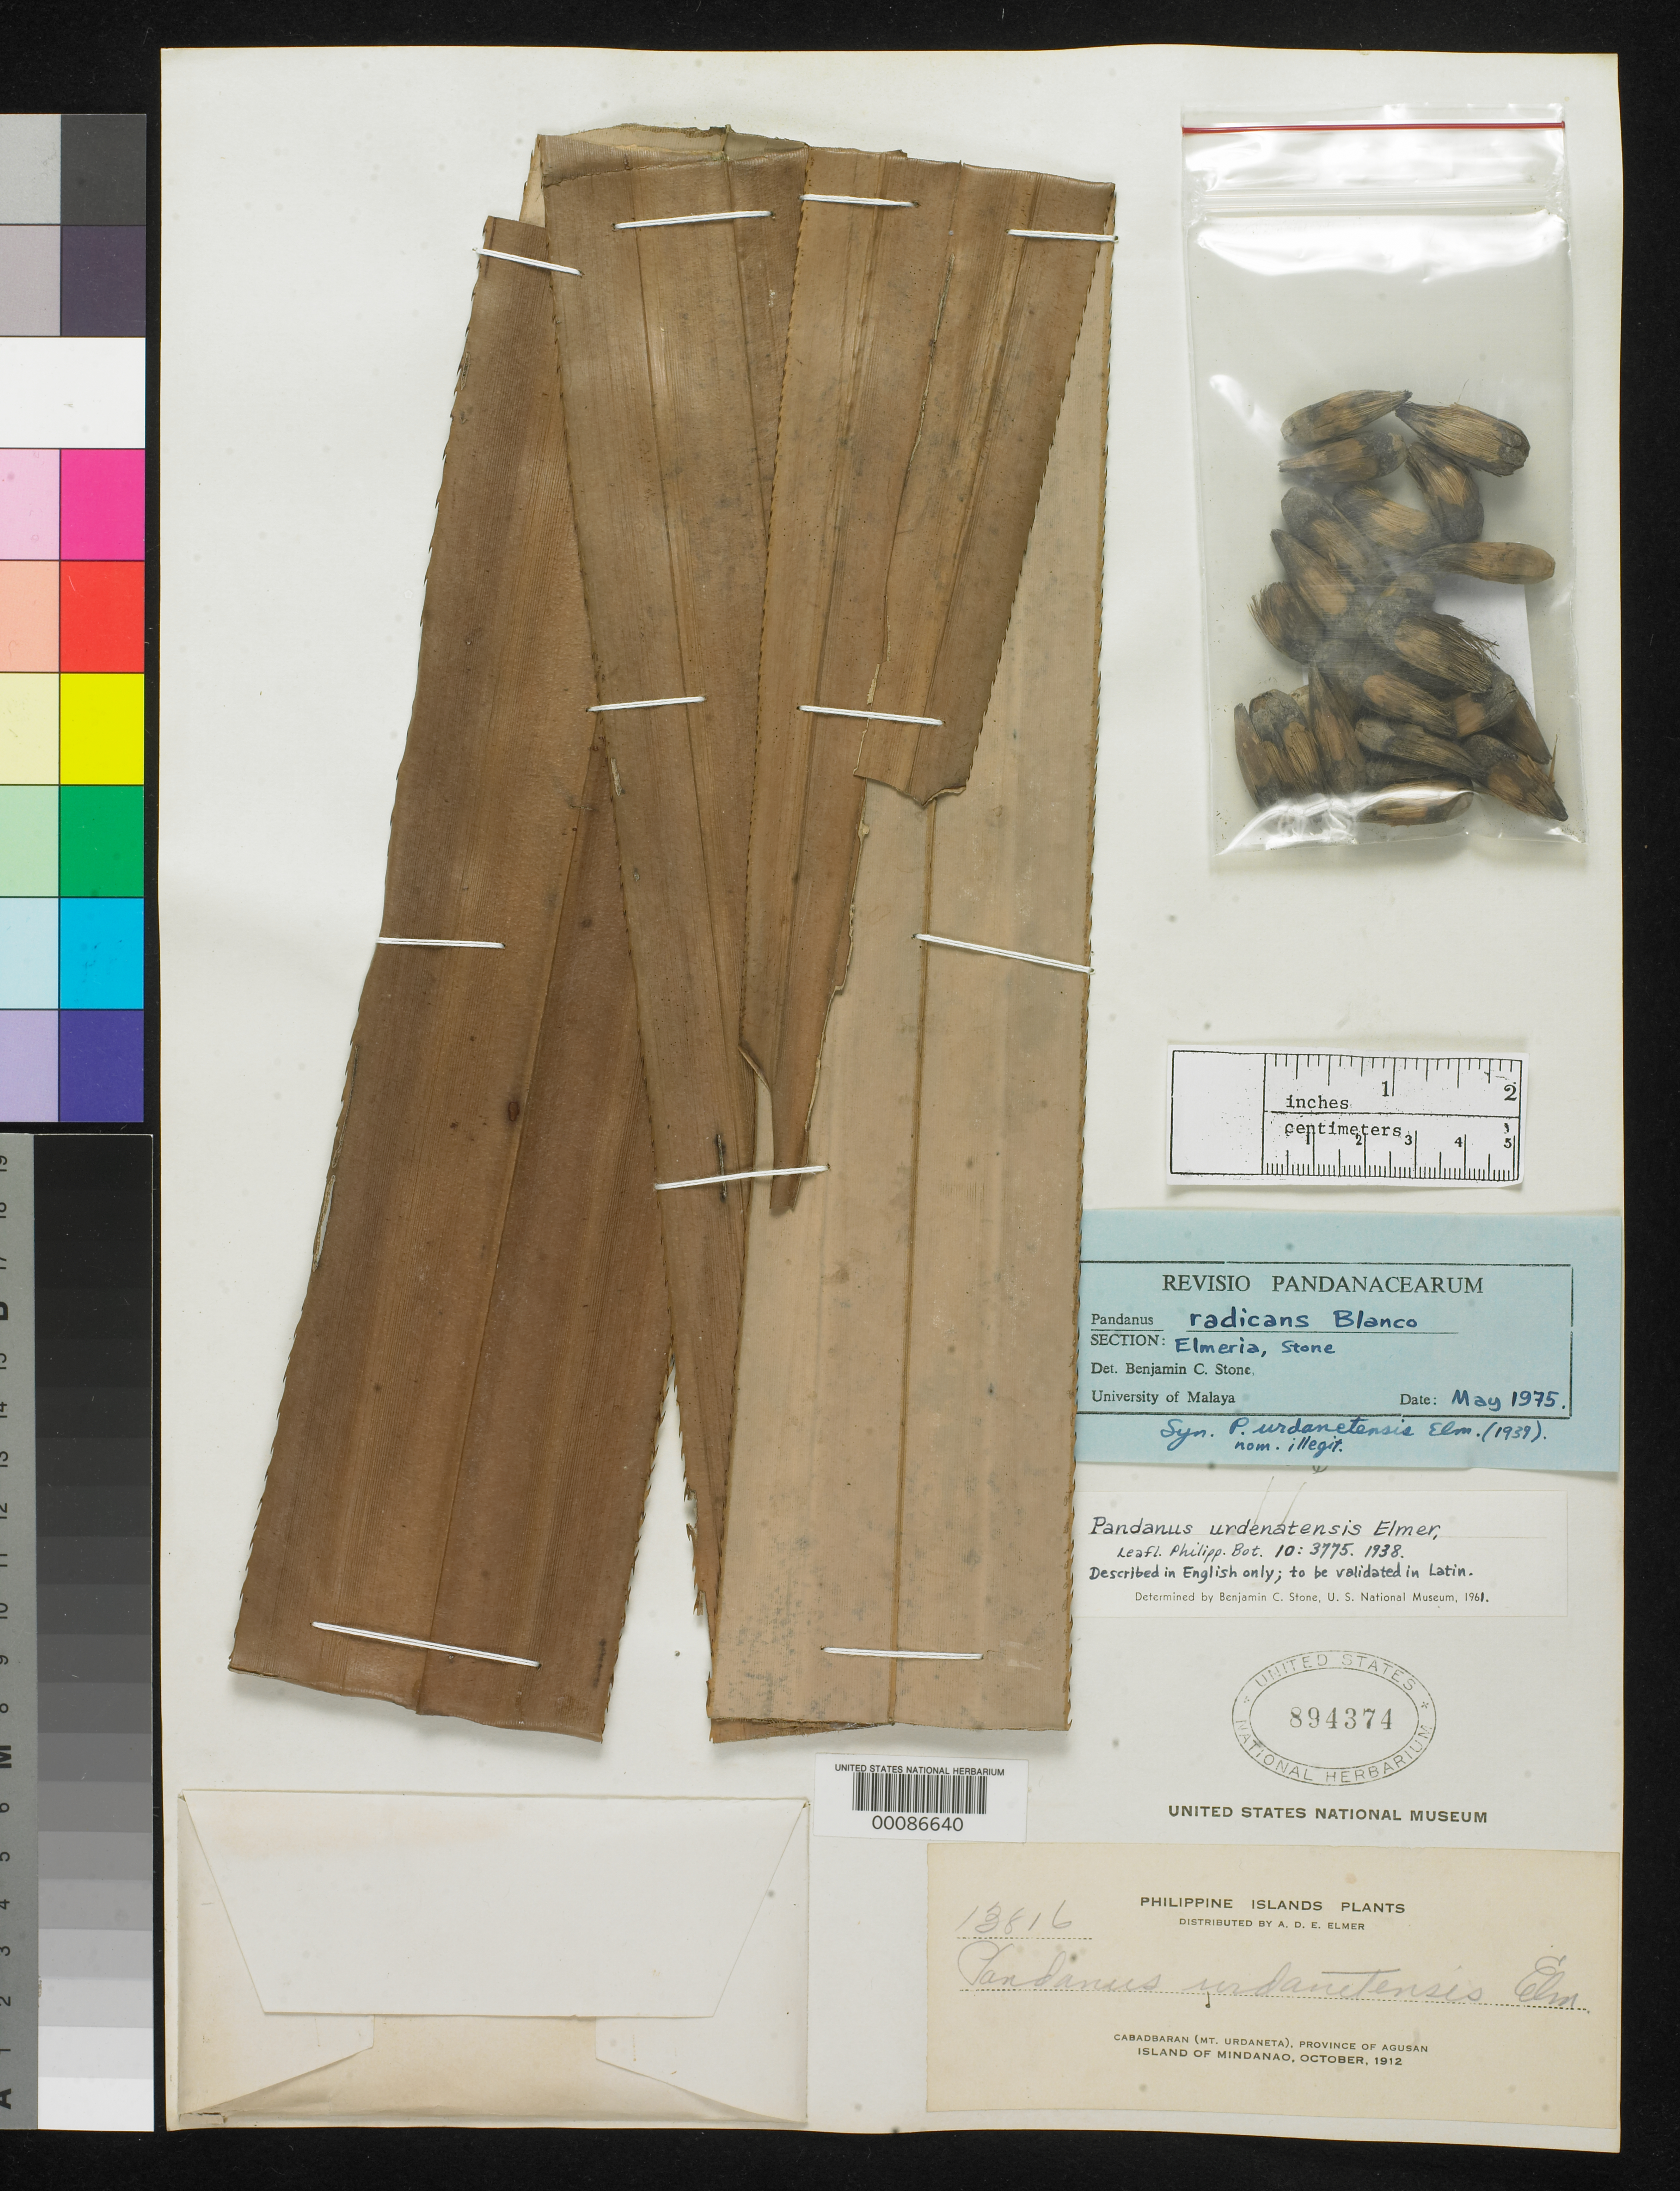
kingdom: Plantae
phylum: Tracheophyta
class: Liliopsida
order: Pandanales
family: Pandanaceae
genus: Pandanus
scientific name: Pandanus urdanetensis Elmer, nom. inval.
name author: Elmer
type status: Voucher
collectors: A. D. E. Elmer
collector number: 13816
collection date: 1912-10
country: Philippines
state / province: Caraga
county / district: Agusan del Norte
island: Mindanao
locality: Cabadbaran (Mt. Urdaneta), Province of Agusan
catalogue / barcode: US 894374